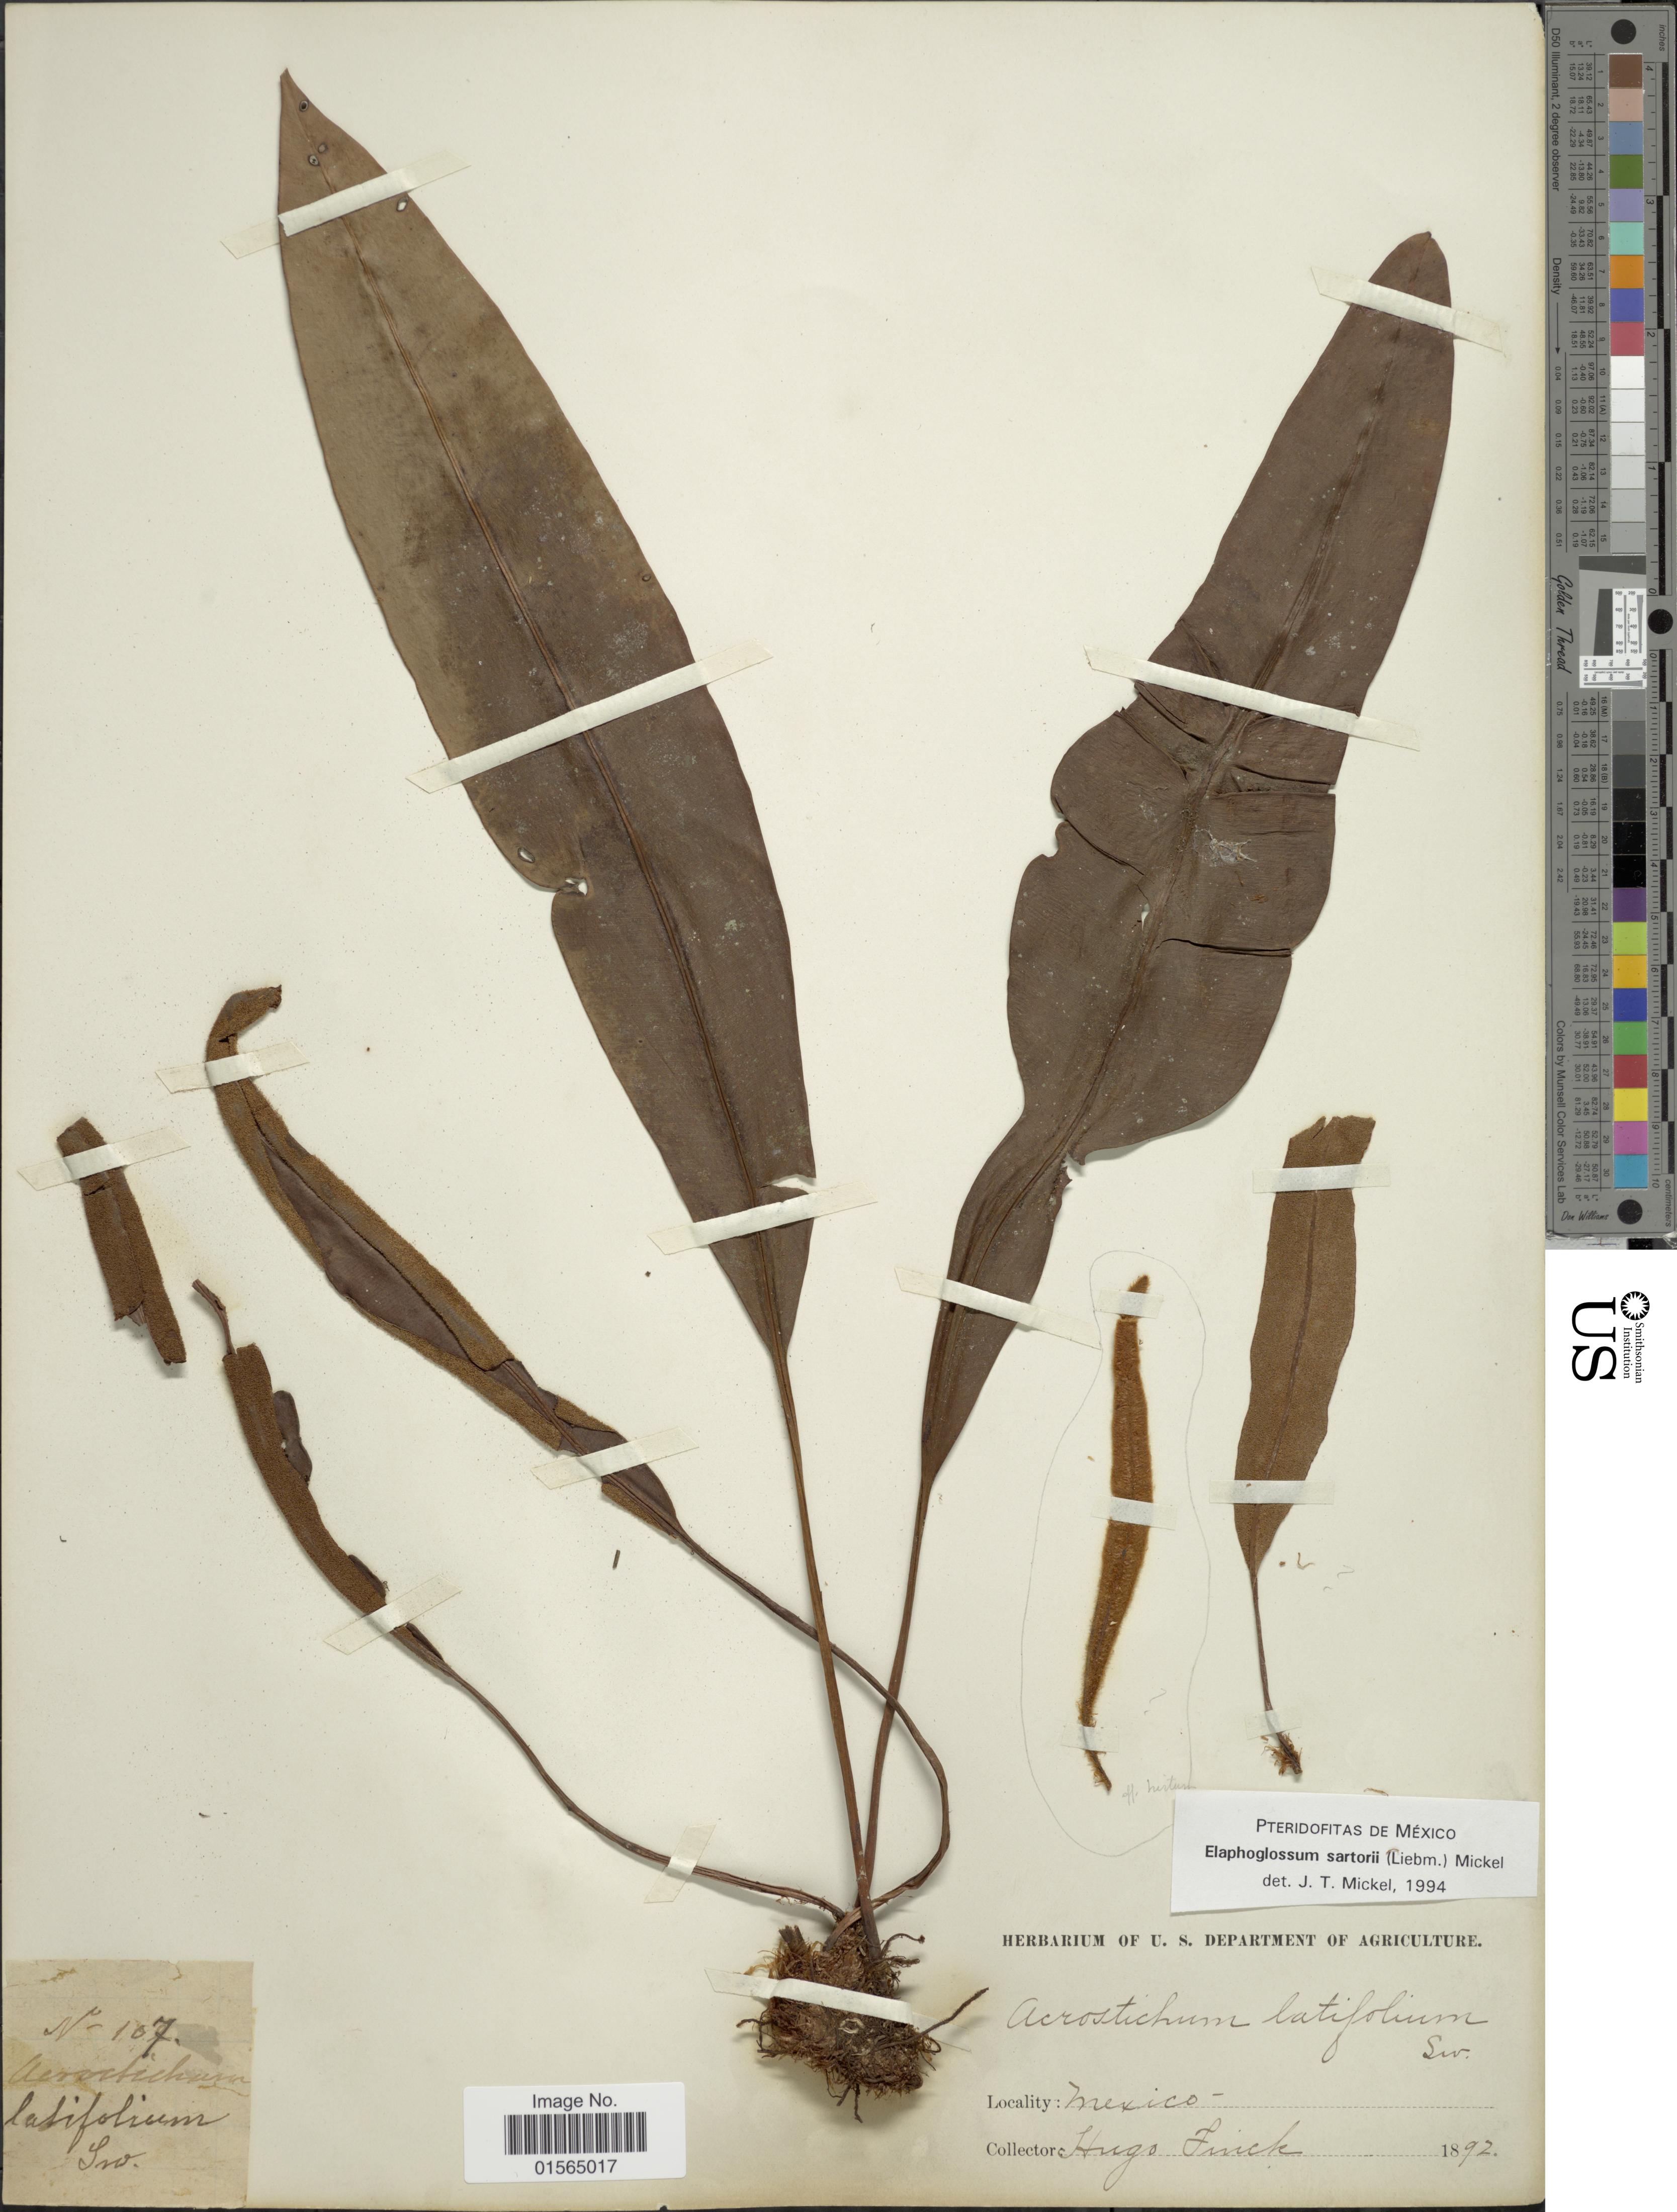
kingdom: Plantae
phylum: Tracheophyta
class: Polypodiopsida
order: Polypodiales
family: Dryopteridaceae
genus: Elaphoglossum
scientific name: Elaphoglossum sartorii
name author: (Liebm.) Mickel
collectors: H. Finck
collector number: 107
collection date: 1892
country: Mexico